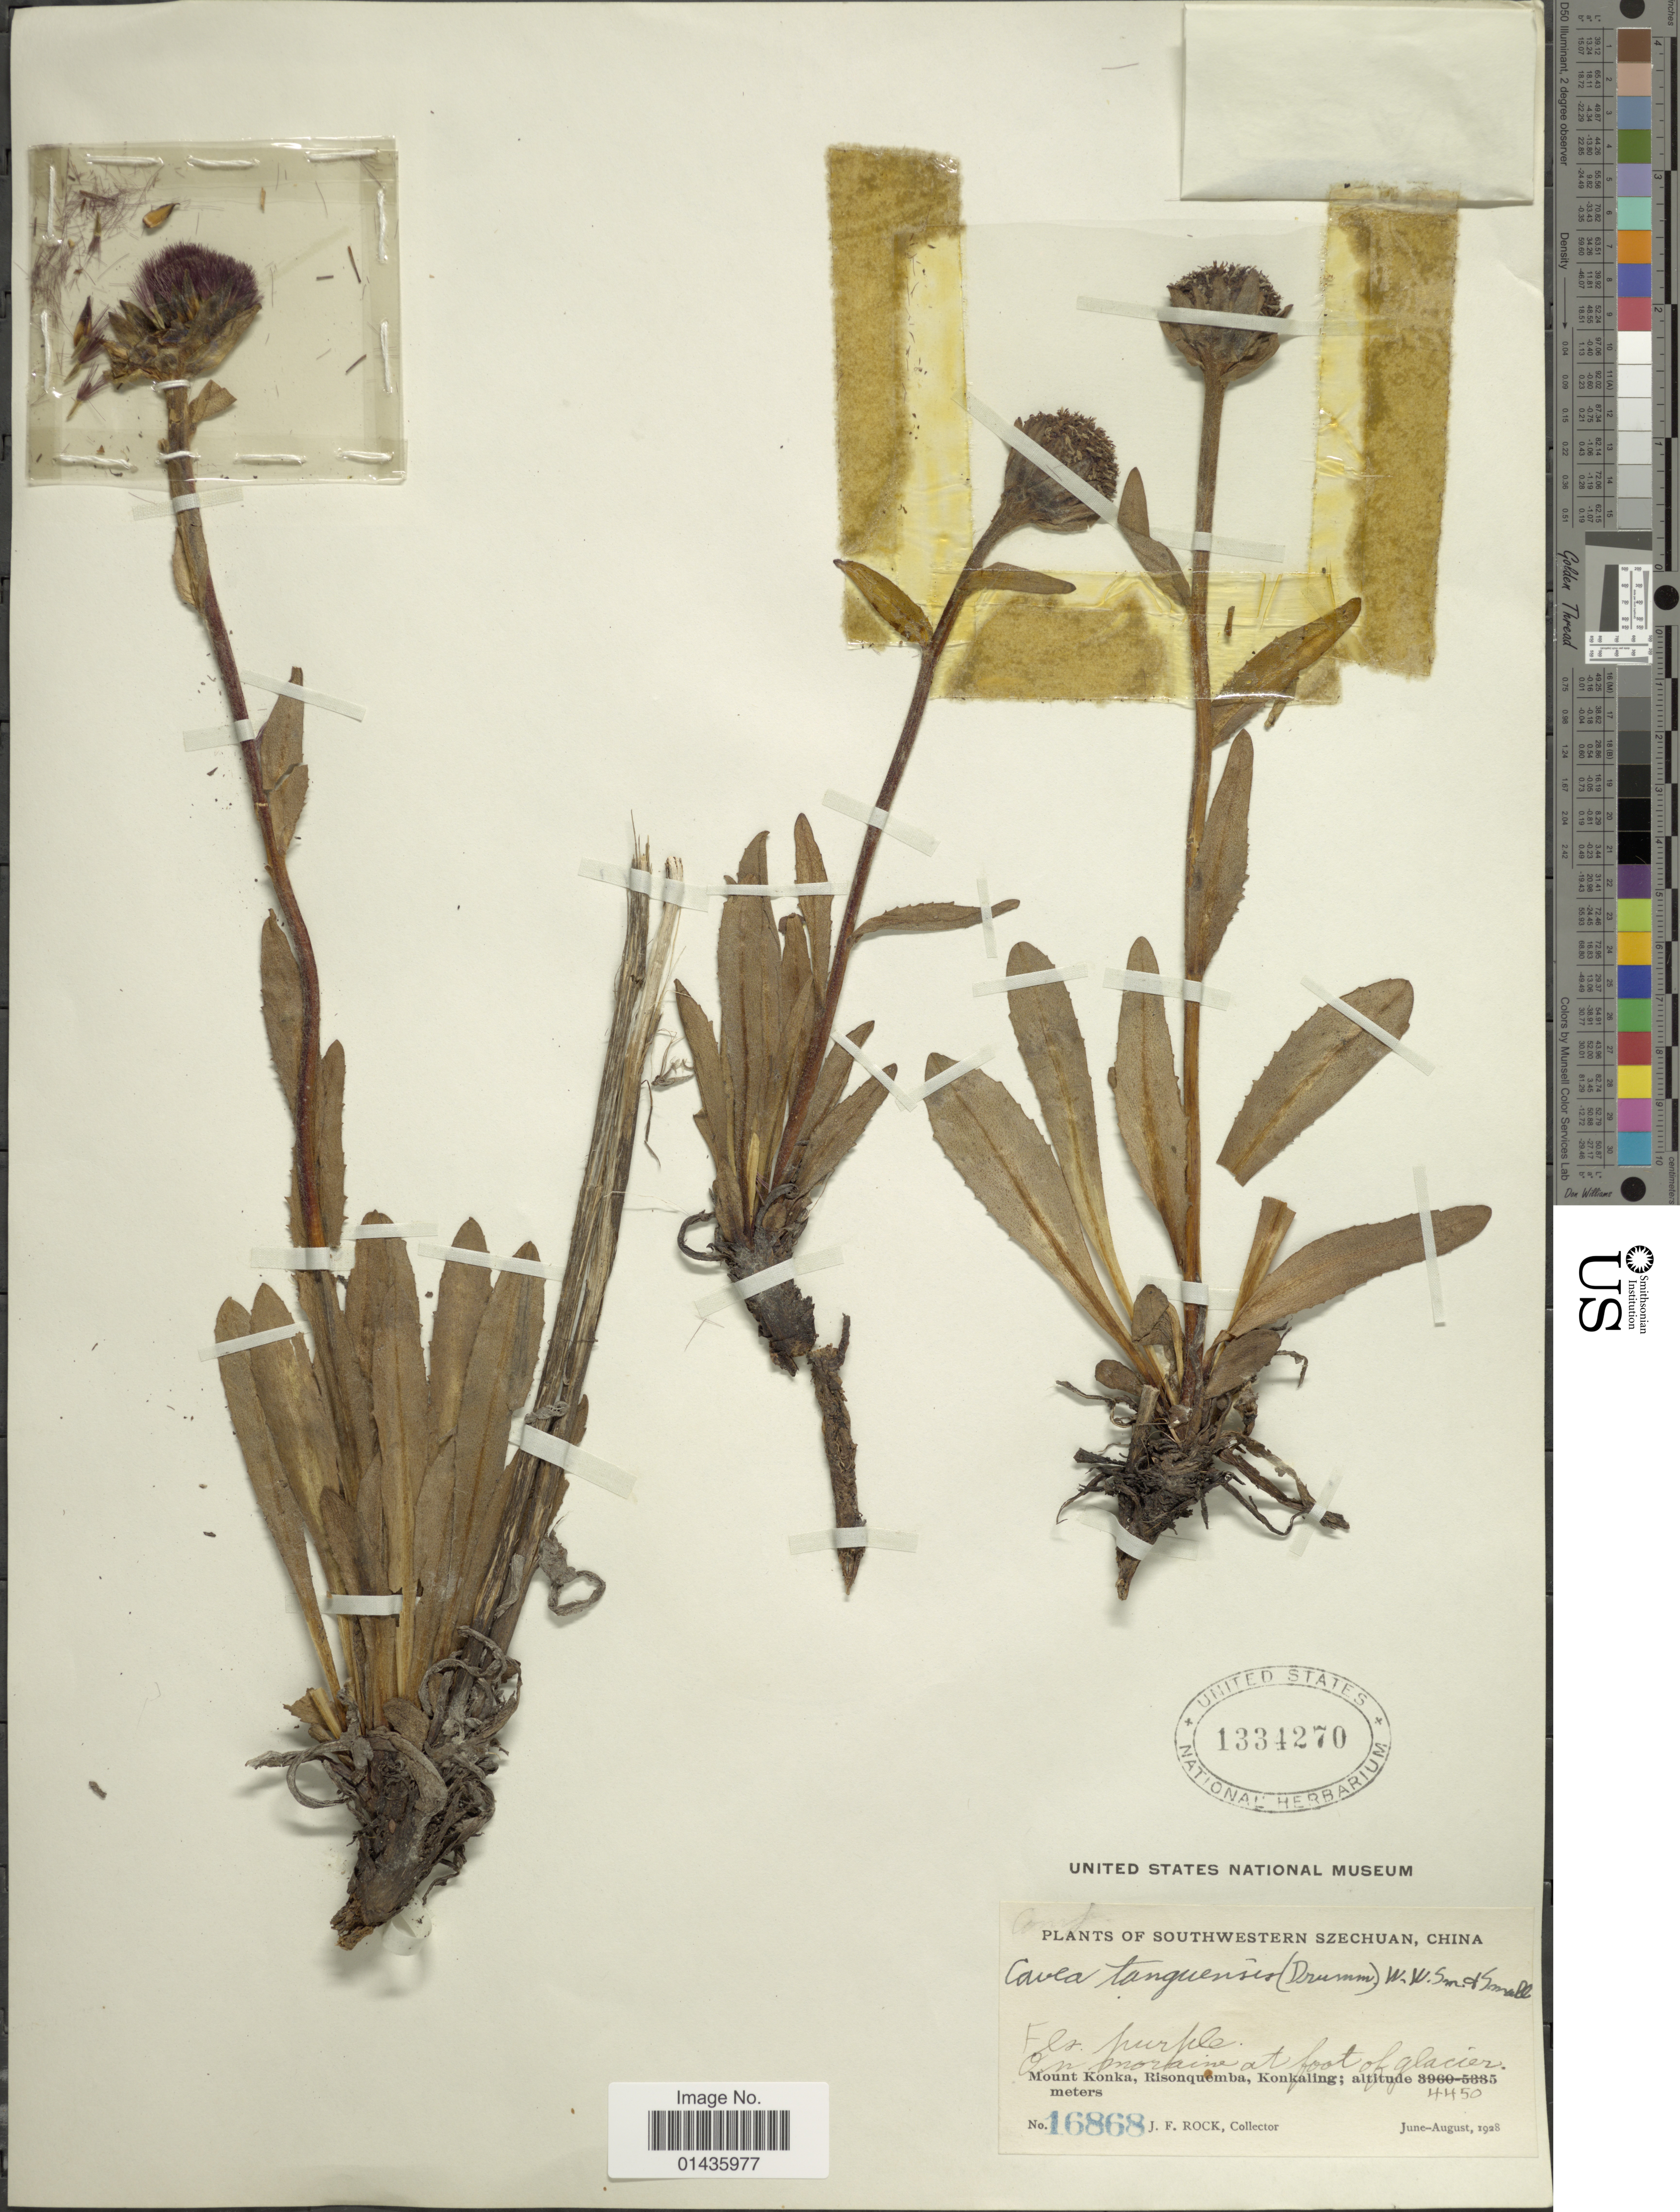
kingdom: Plantae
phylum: Tracheophyta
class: Magnoliopsida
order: Asterales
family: Asteraceae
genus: Cavea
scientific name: Cavea tanguensis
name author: (J.R. Drumm) W.W. Sm. & J. Small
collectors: J. Rock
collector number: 16868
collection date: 1928-06/1928-08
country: China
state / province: Sichuan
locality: Southwestern Szechwan, Mount Konka, Risonquemba, Konkaling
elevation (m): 4450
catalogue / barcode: US 1334270